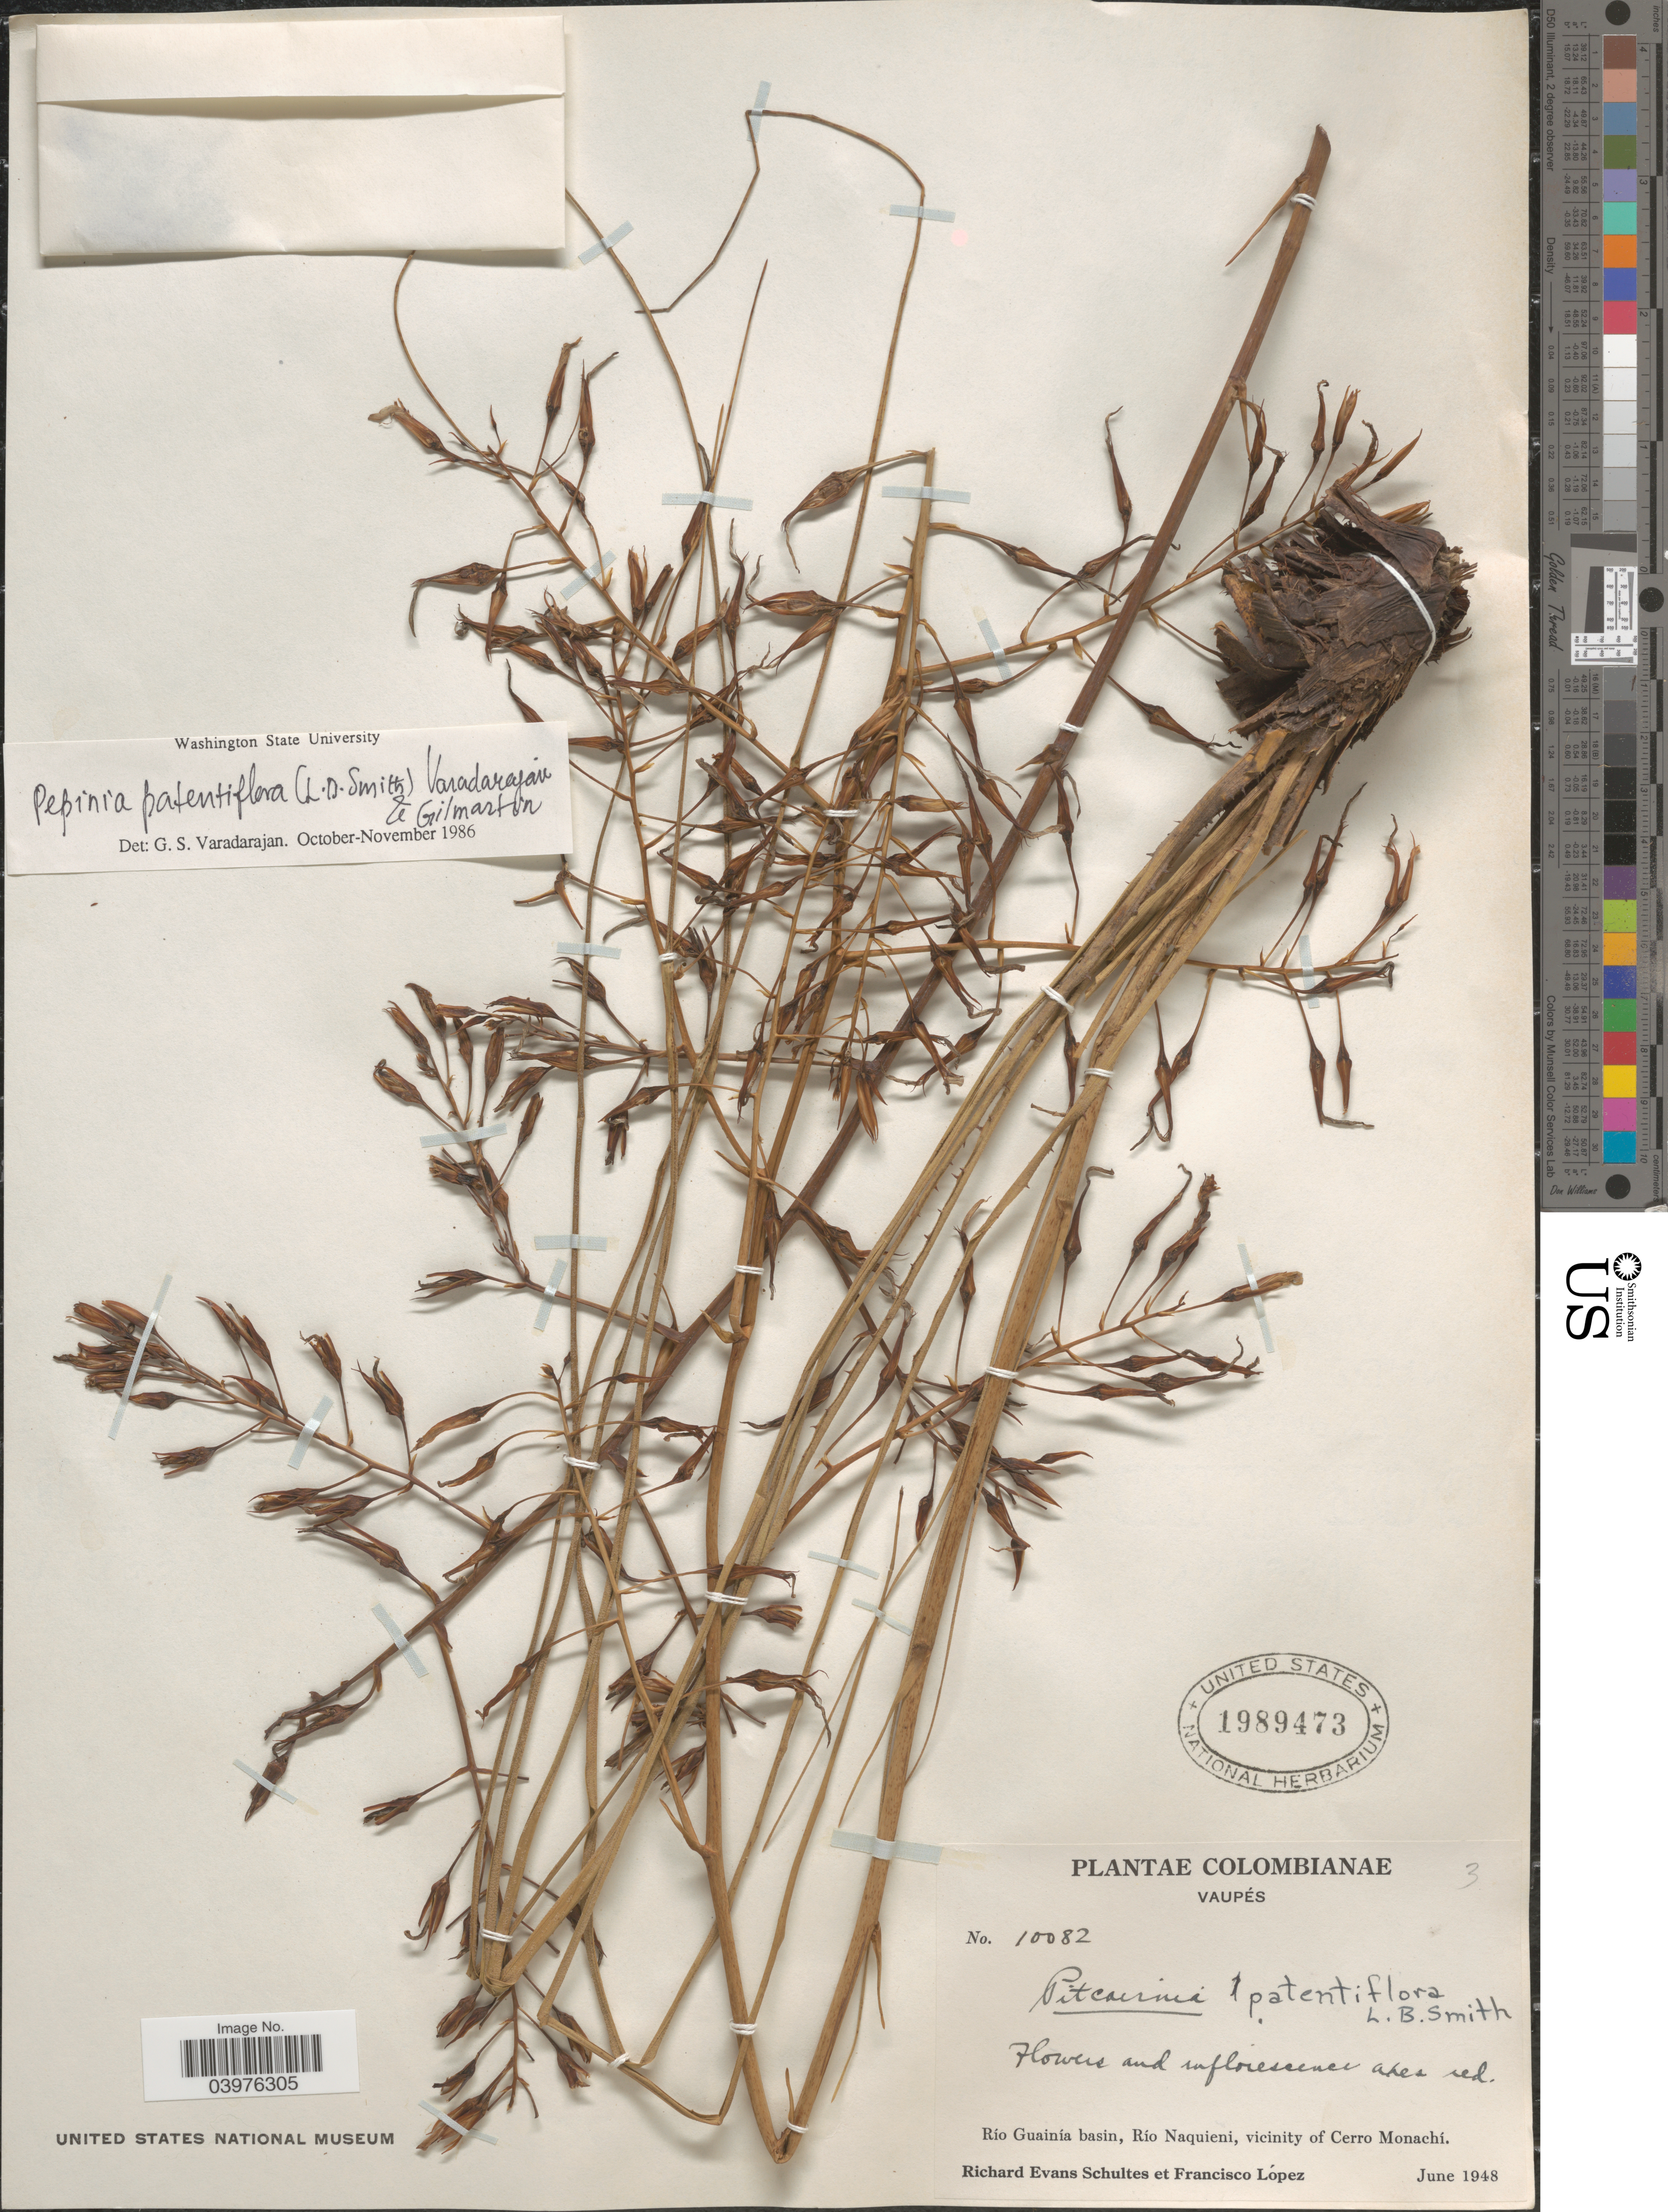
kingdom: Plantae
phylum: Tracheophyta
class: Liliopsida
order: Poales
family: Bromeliaceae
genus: Pitcairnia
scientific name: Pitcairnia patentiflora var. patentiflora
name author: L.B. Sm.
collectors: R. E. Schultes & F. Lopéz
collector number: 10082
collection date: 1948-06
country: Colombia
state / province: Vaupés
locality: Río Guainía basin, Río Naquieni, vicinity of Cerro Monachí.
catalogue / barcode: US 1989473